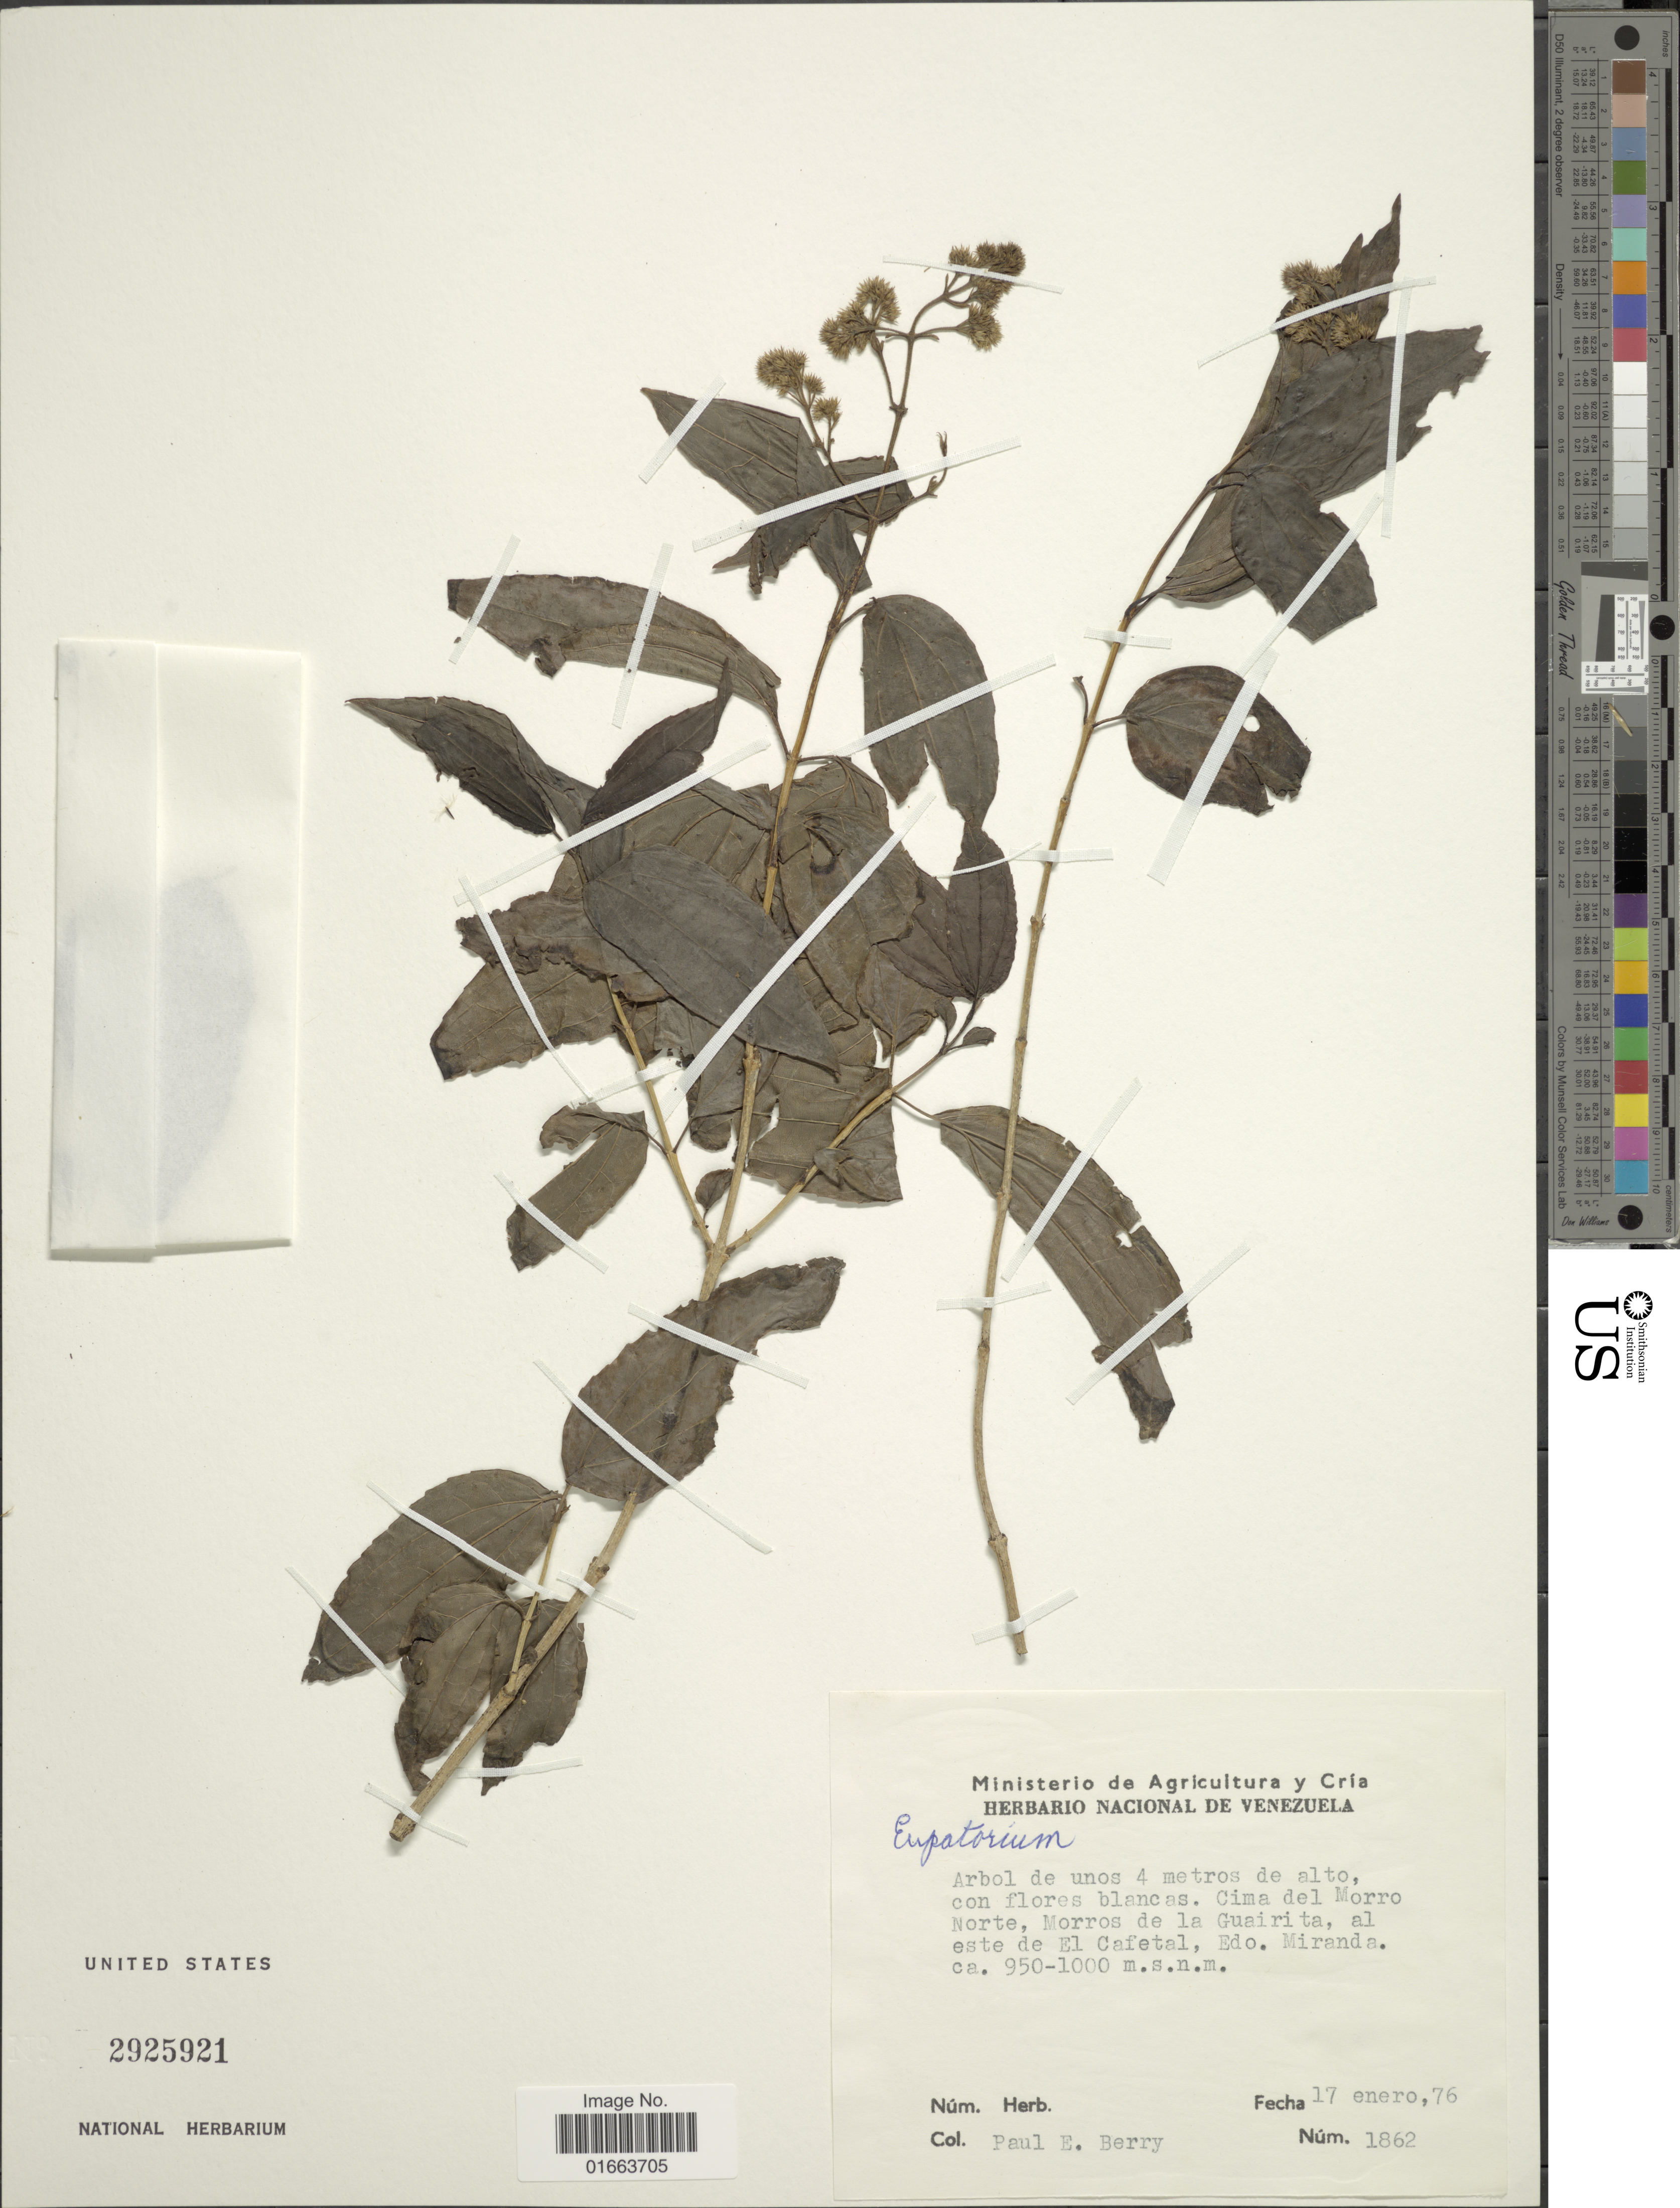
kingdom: Plantae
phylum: Tracheophyta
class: Magnoliopsida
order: Asterales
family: Asteraceae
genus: Koanophyllon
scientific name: Koanophyllon celtidifolium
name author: (Lam.) R.M. King & H. Rob.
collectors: P. E. Berry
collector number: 1862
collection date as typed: Transcribed d/m/y: 17/1/76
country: Venezuela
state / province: Miranda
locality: Cima del Morro Norte, Morros de La Guairita, al este de El Cafetal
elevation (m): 950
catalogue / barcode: US 2925921